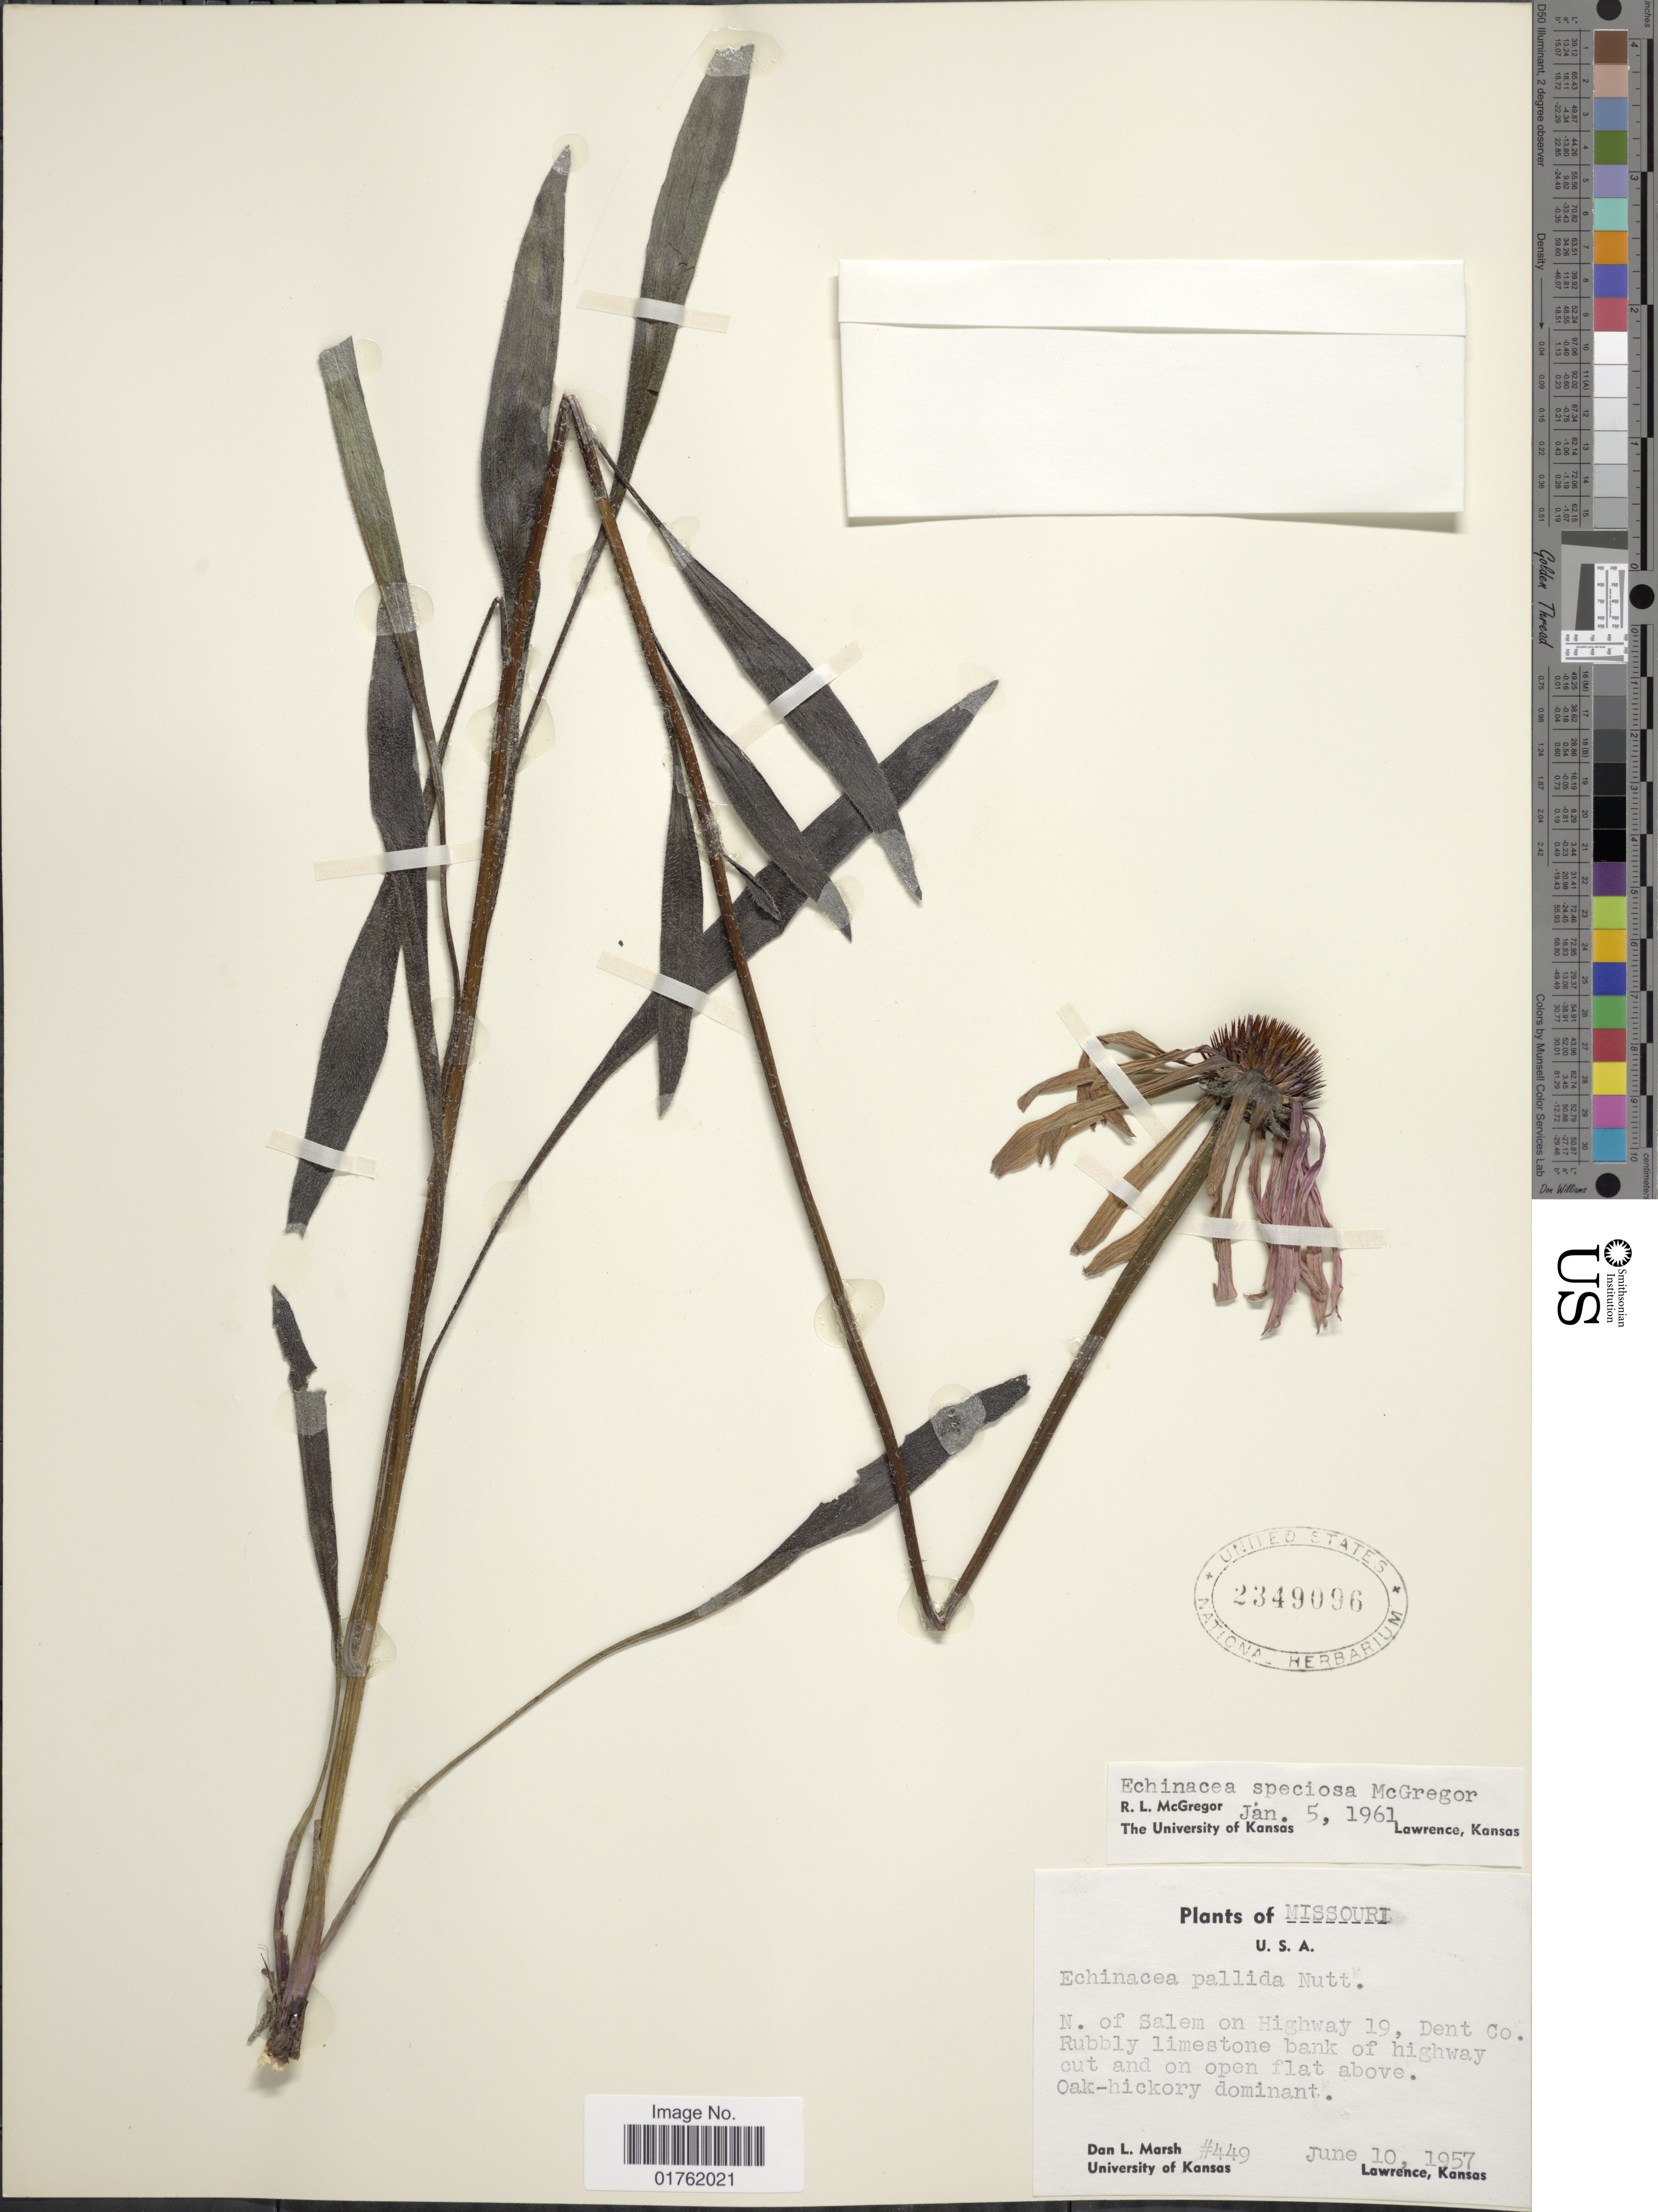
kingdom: Plantae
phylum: Tracheophyta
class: Magnoliopsida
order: Asterales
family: Asteraceae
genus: Echinacea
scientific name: Echinacea simulata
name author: McGregor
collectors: D. L. Marsh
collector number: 449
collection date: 1957-06-10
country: United States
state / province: Missouri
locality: N. of Salem on Highway 19, Dent Co. Rubbly limestone bank of highway cut and on open flat above. Oak-hickory dominant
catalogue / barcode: US 2349096